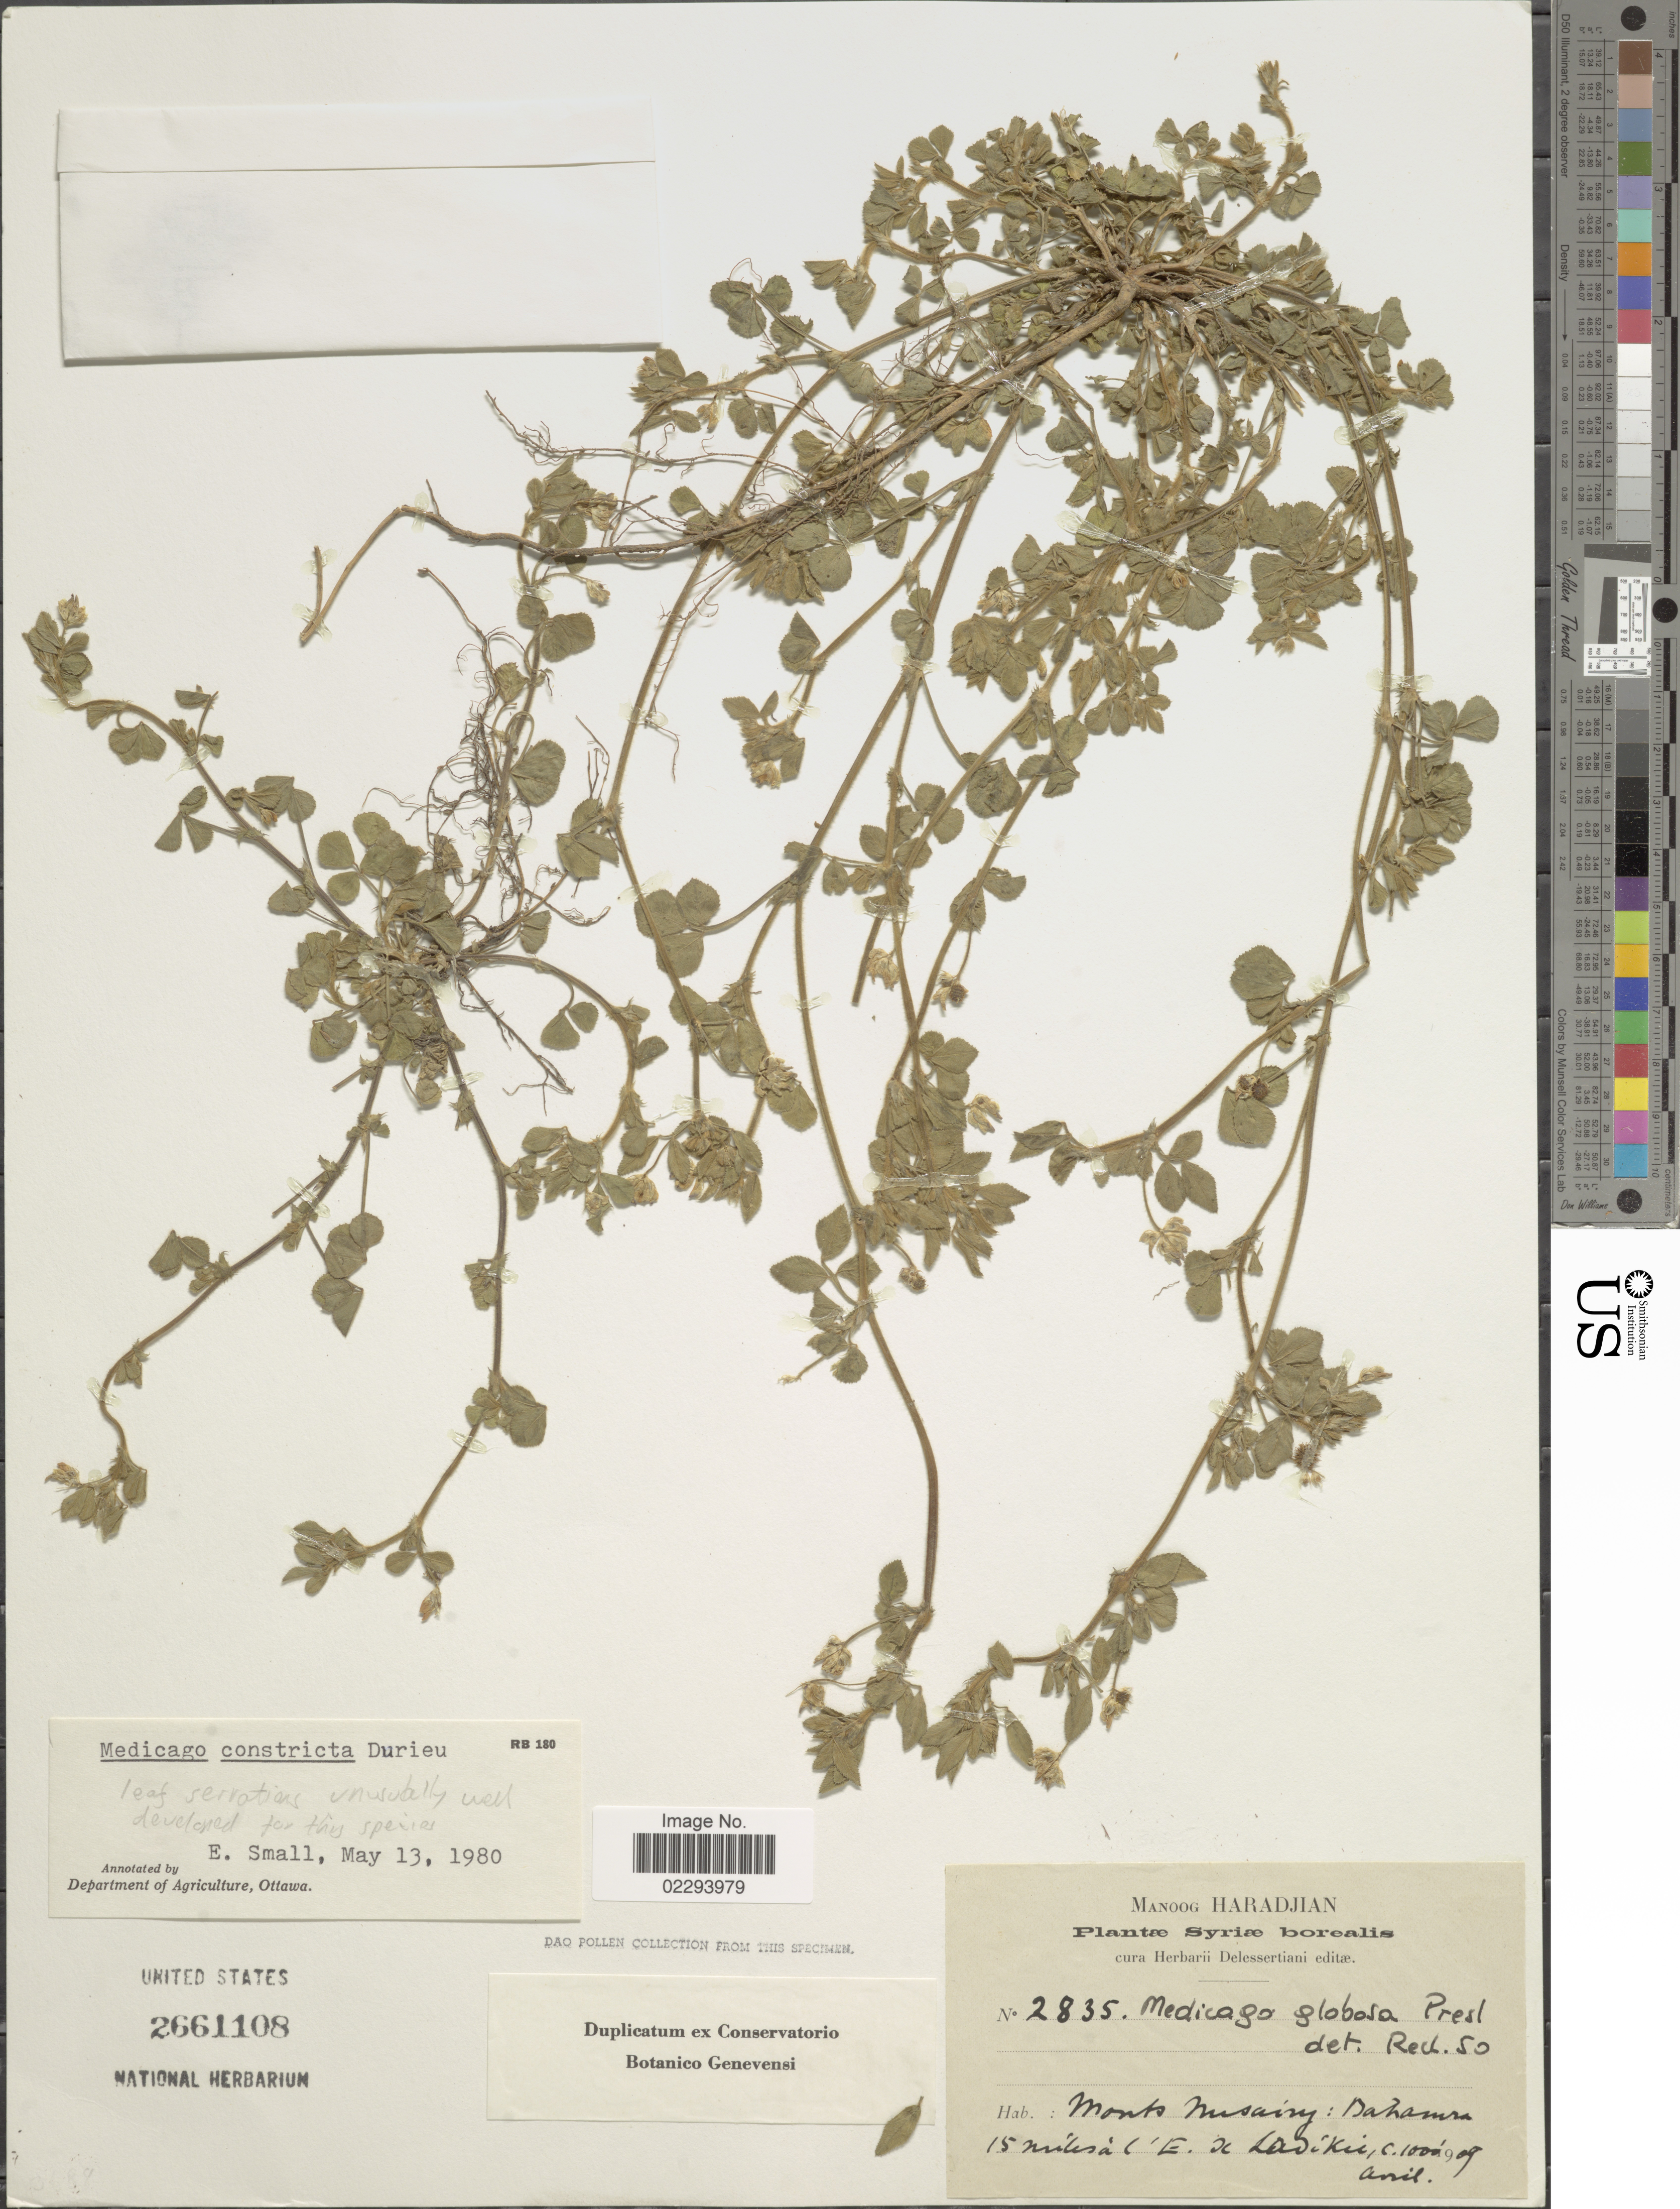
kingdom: Plantae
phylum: Tracheophyta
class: Magnoliopsida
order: Fabales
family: Fabaceae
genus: Medicago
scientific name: Medicago constricta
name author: Durieu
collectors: M. Haradjian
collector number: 2835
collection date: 1909-04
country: Syria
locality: Monts Mesairy: Bahamra, 15 miles a l'E. de Ladikie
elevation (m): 305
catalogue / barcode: US 2661108